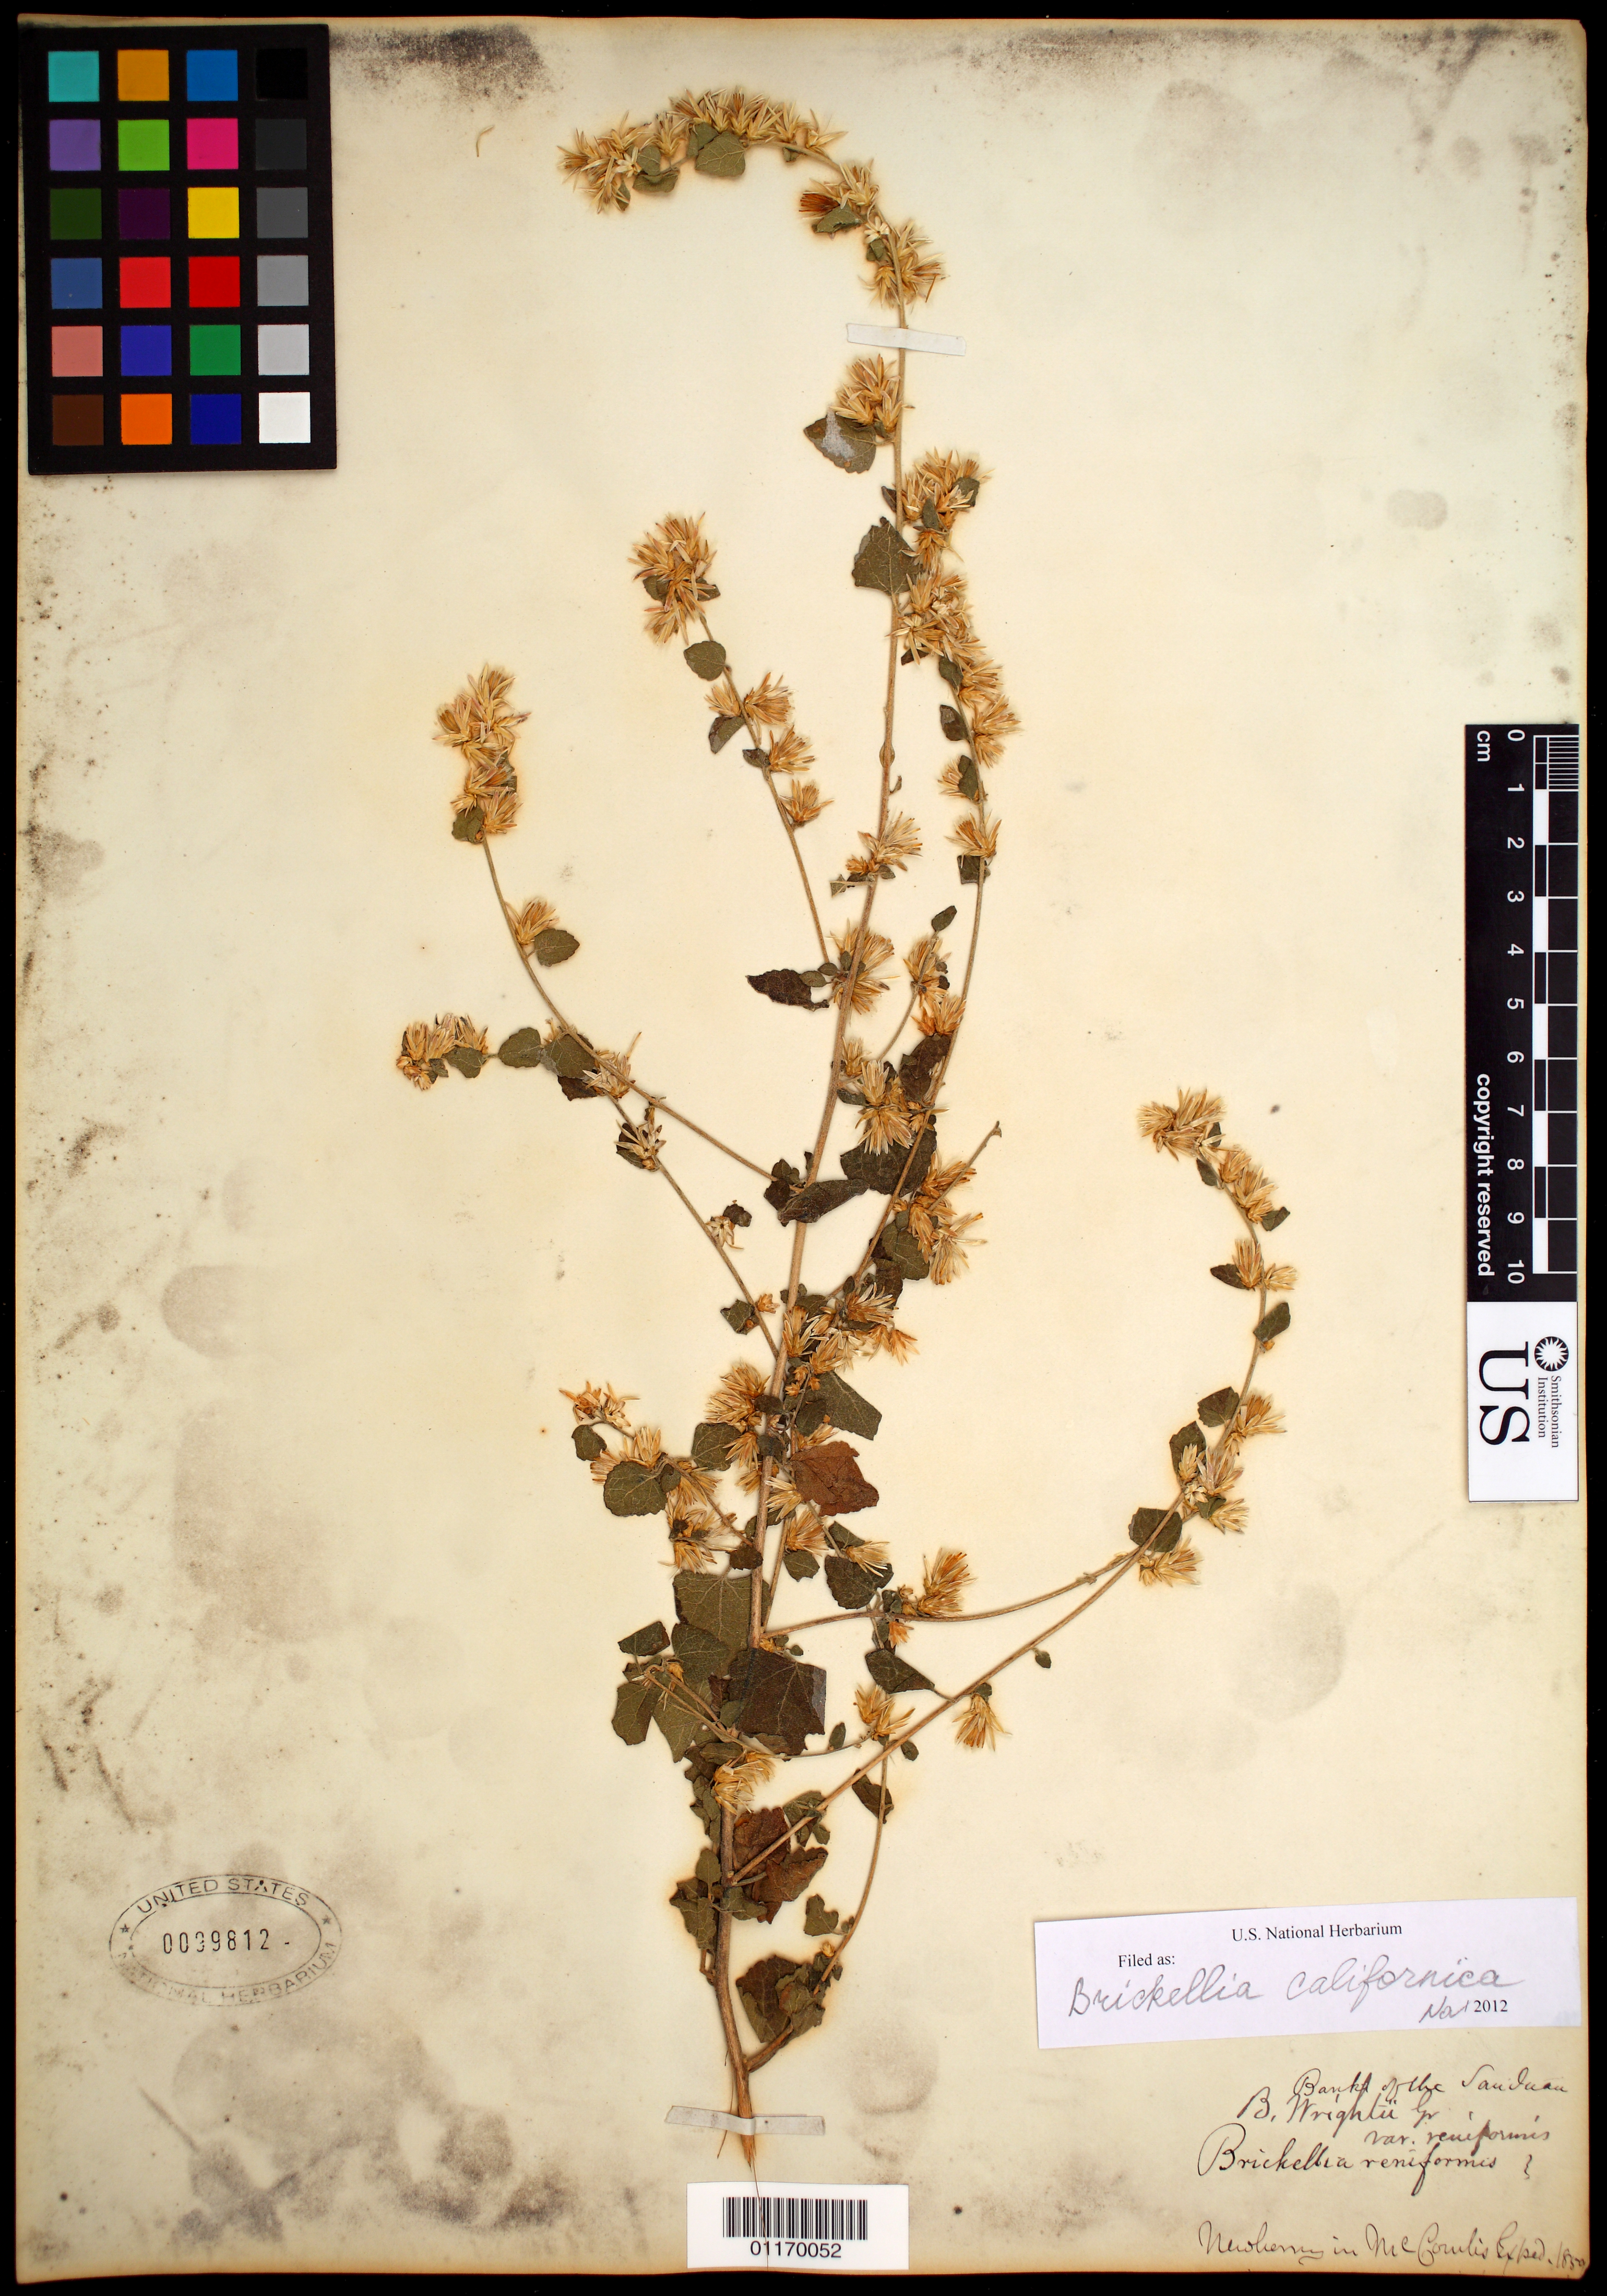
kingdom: Plantae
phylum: Tracheophyta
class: Magnoliopsida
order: Asterales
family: Asteraceae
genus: Brickellia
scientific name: Brickellia californica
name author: (Torr. & A. Gray) A. Gray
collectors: J. S. Newberry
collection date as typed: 1859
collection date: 1859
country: United States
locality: Banks of San Juan River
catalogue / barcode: US 99812